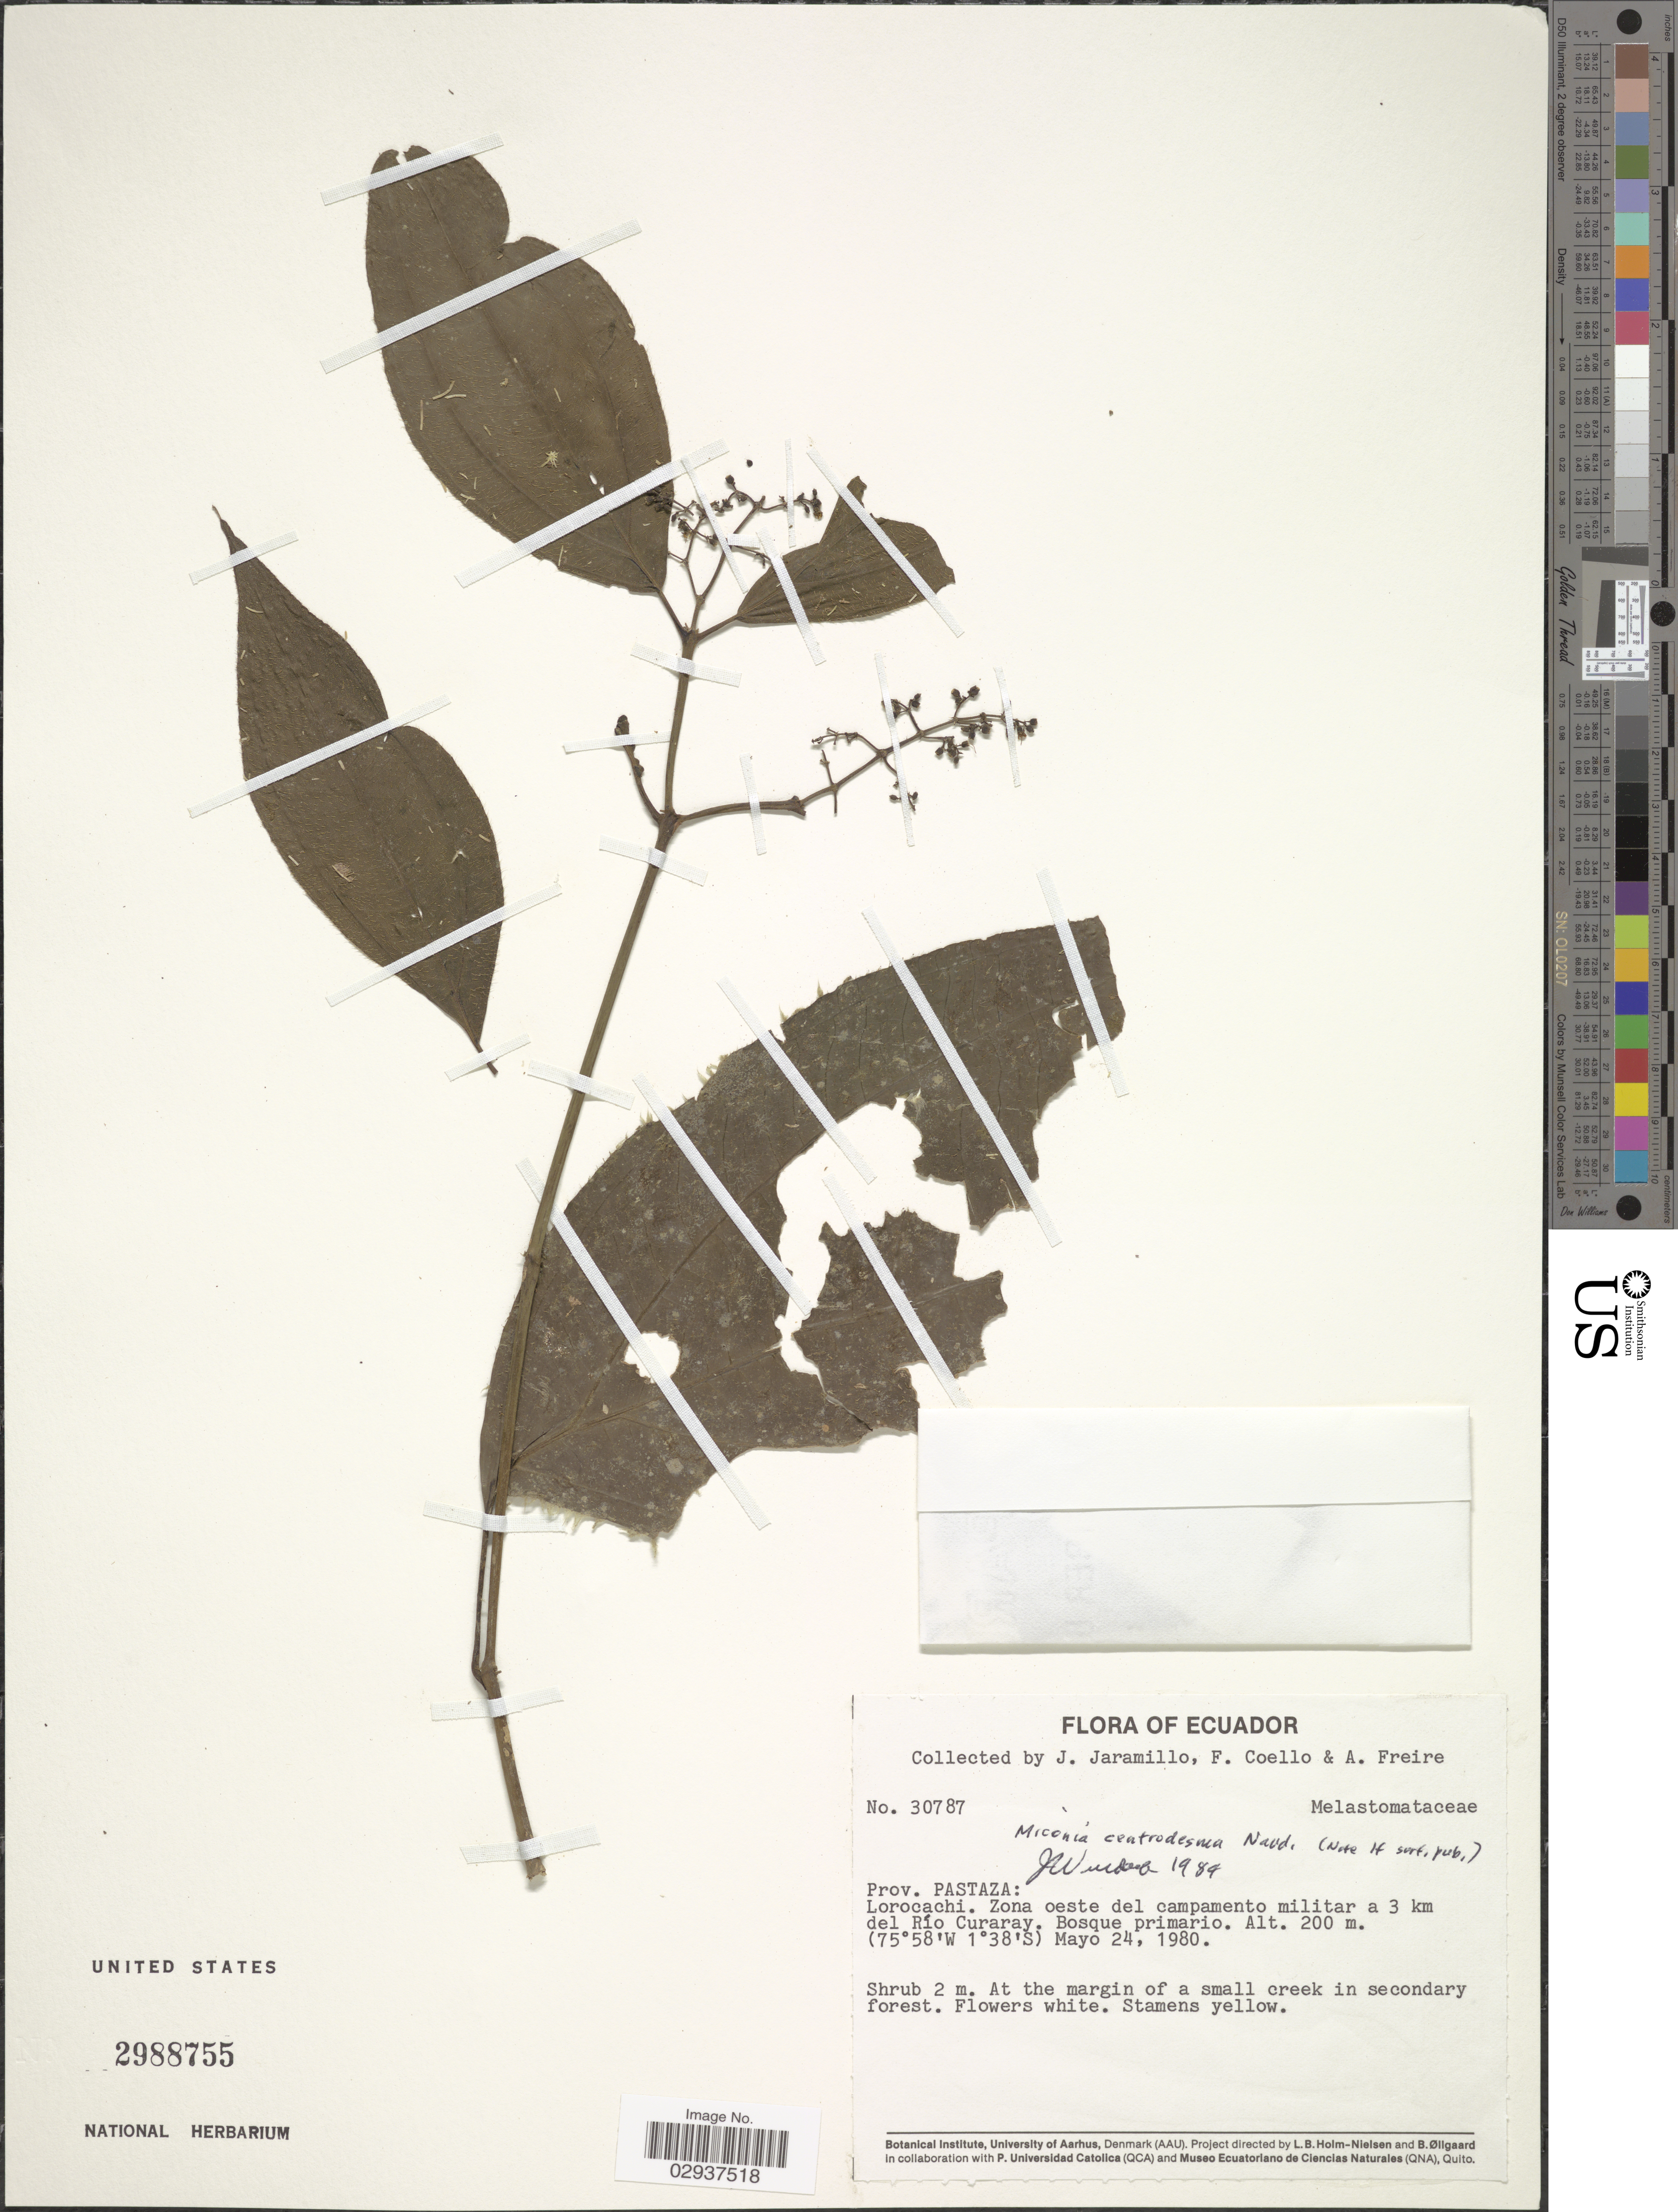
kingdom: Plantae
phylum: Tracheophyta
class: Magnoliopsida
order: Myrtales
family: Melastomataceae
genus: Miconia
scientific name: Miconia centrodesma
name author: Naudin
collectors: J. Jaramillo, F. Coello & A. Freire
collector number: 30787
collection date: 1980-05-24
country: Ecuador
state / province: Pastaza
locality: Lorocachi. Zona oeste del campamento militar a 3 km del Río Curaray.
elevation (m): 200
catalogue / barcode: US 2988755